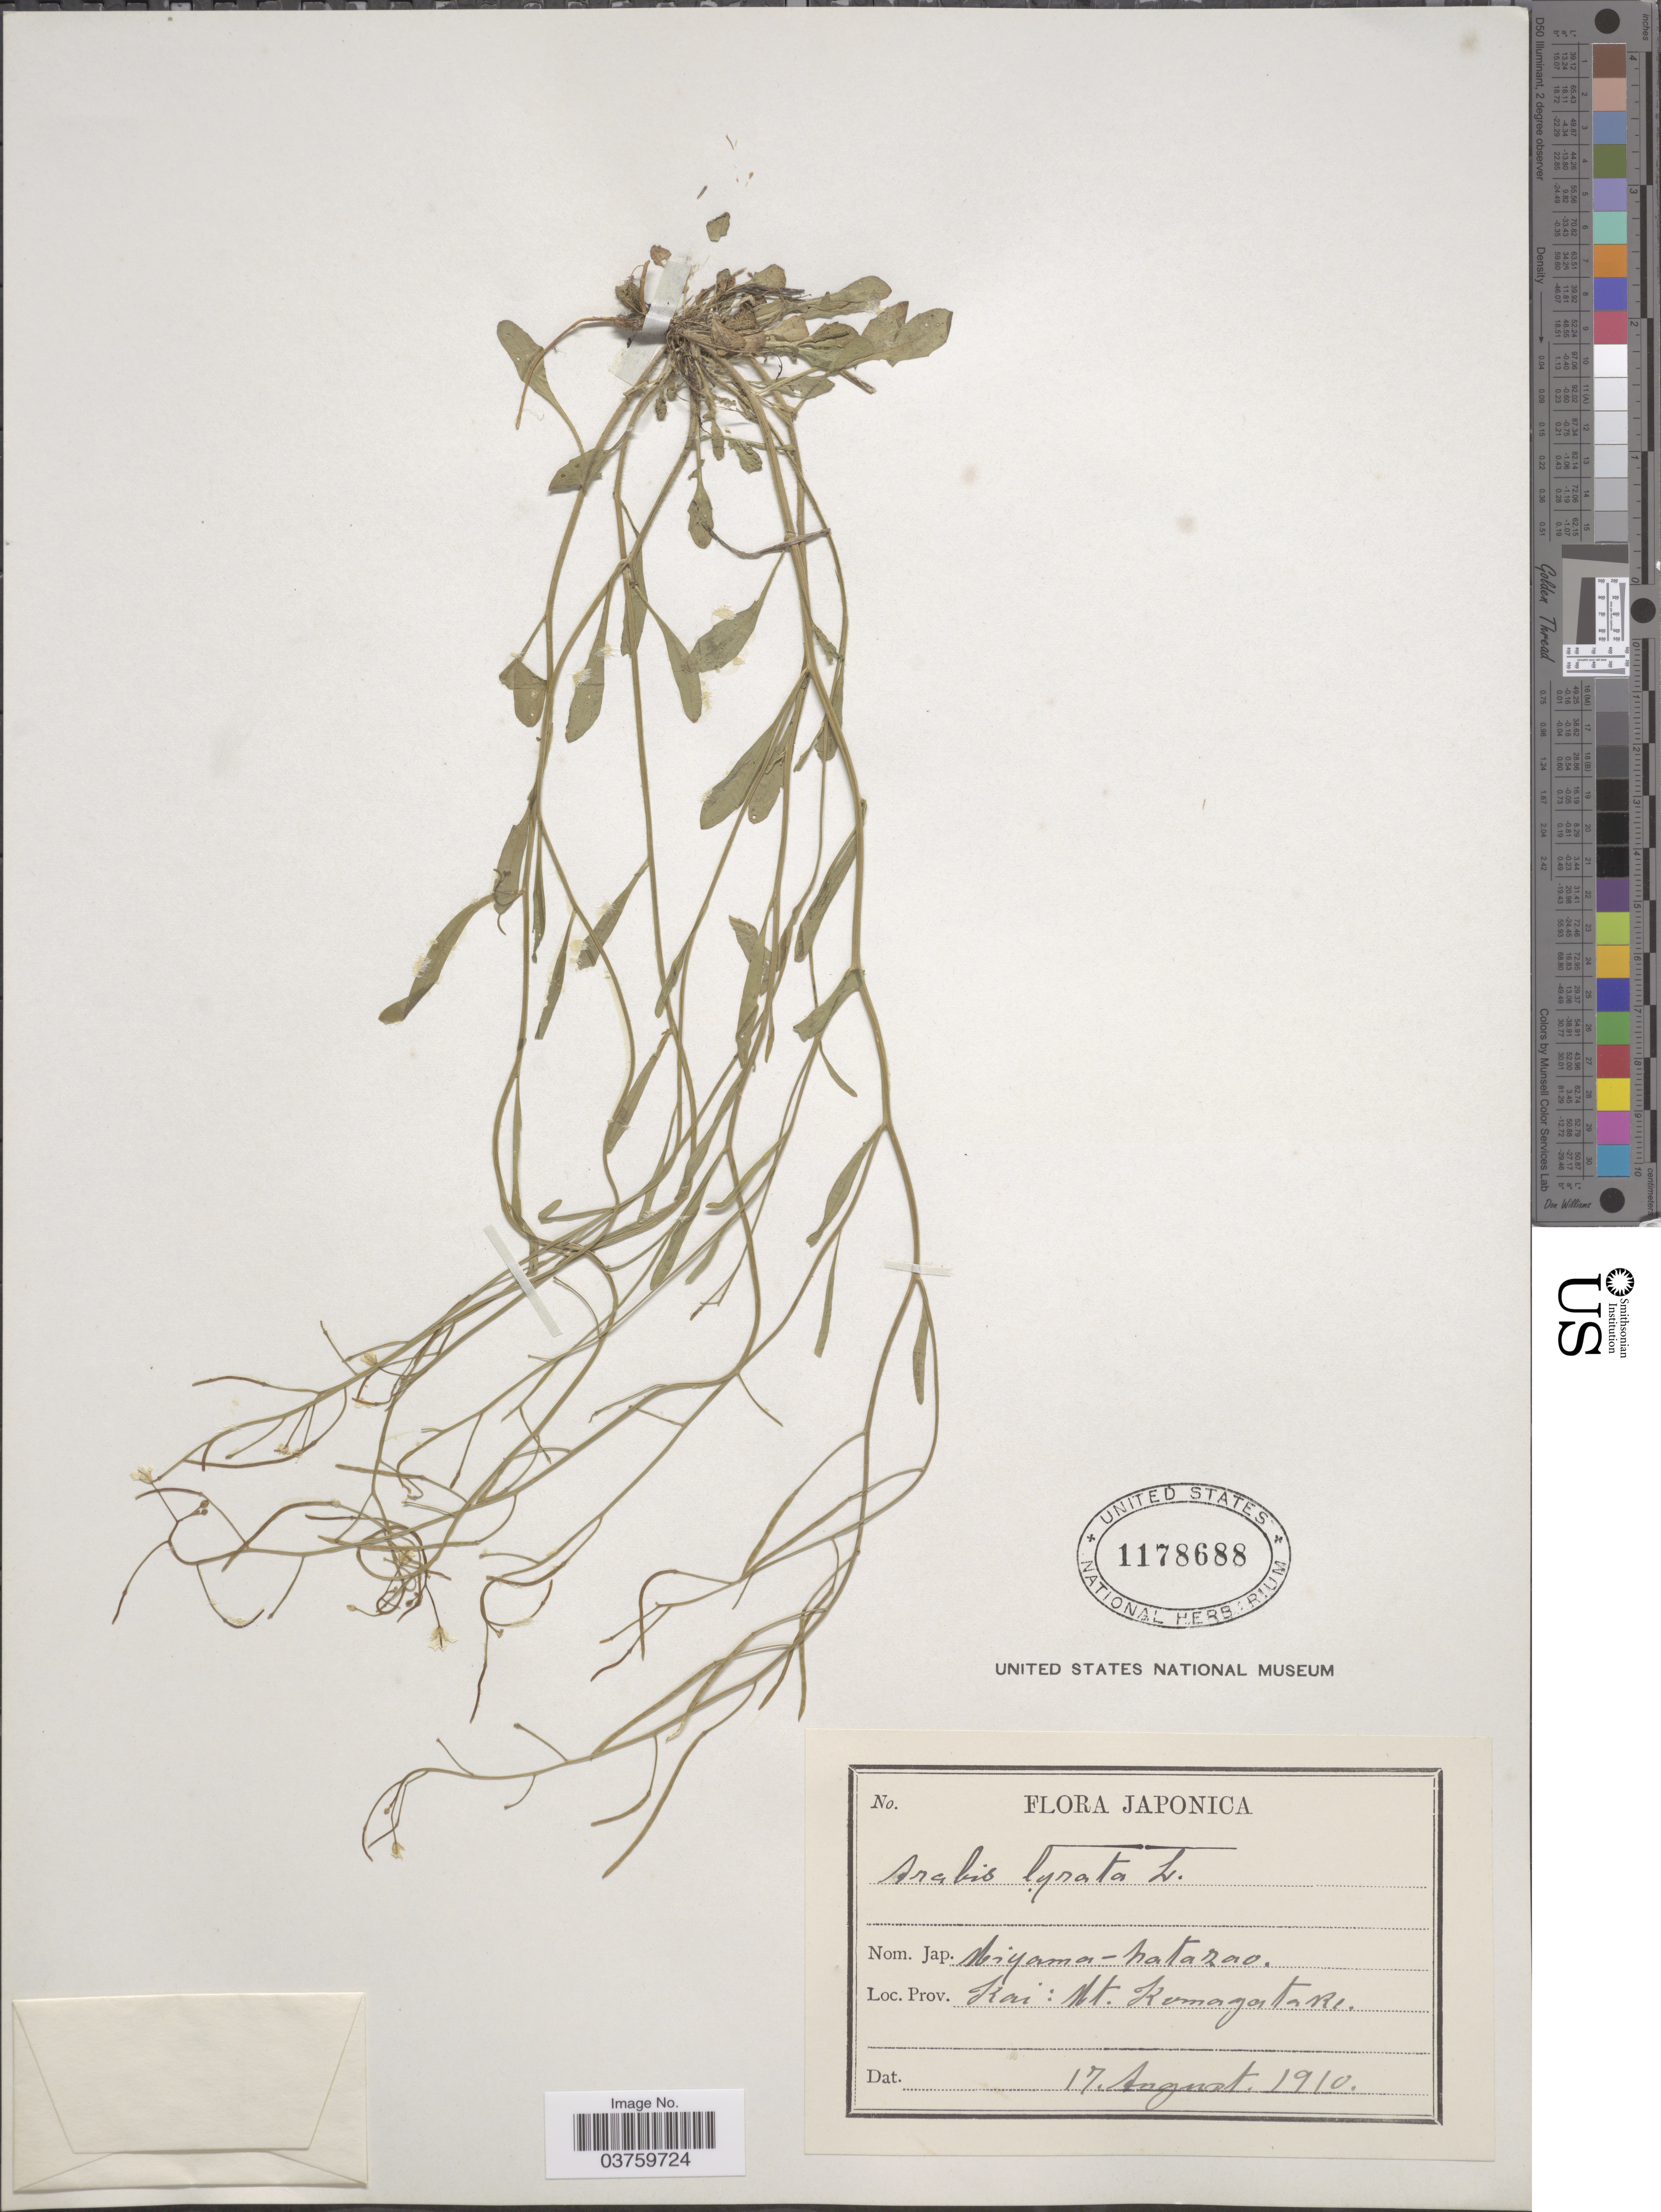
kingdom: Plantae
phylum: Tracheophyta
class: Magnoliopsida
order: Brassicales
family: Brassicaceae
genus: Arabis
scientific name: Arabis lyrata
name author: L.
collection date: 1910-08-17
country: Japan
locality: Kai: Mt. Komagatari.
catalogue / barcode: US 1178688